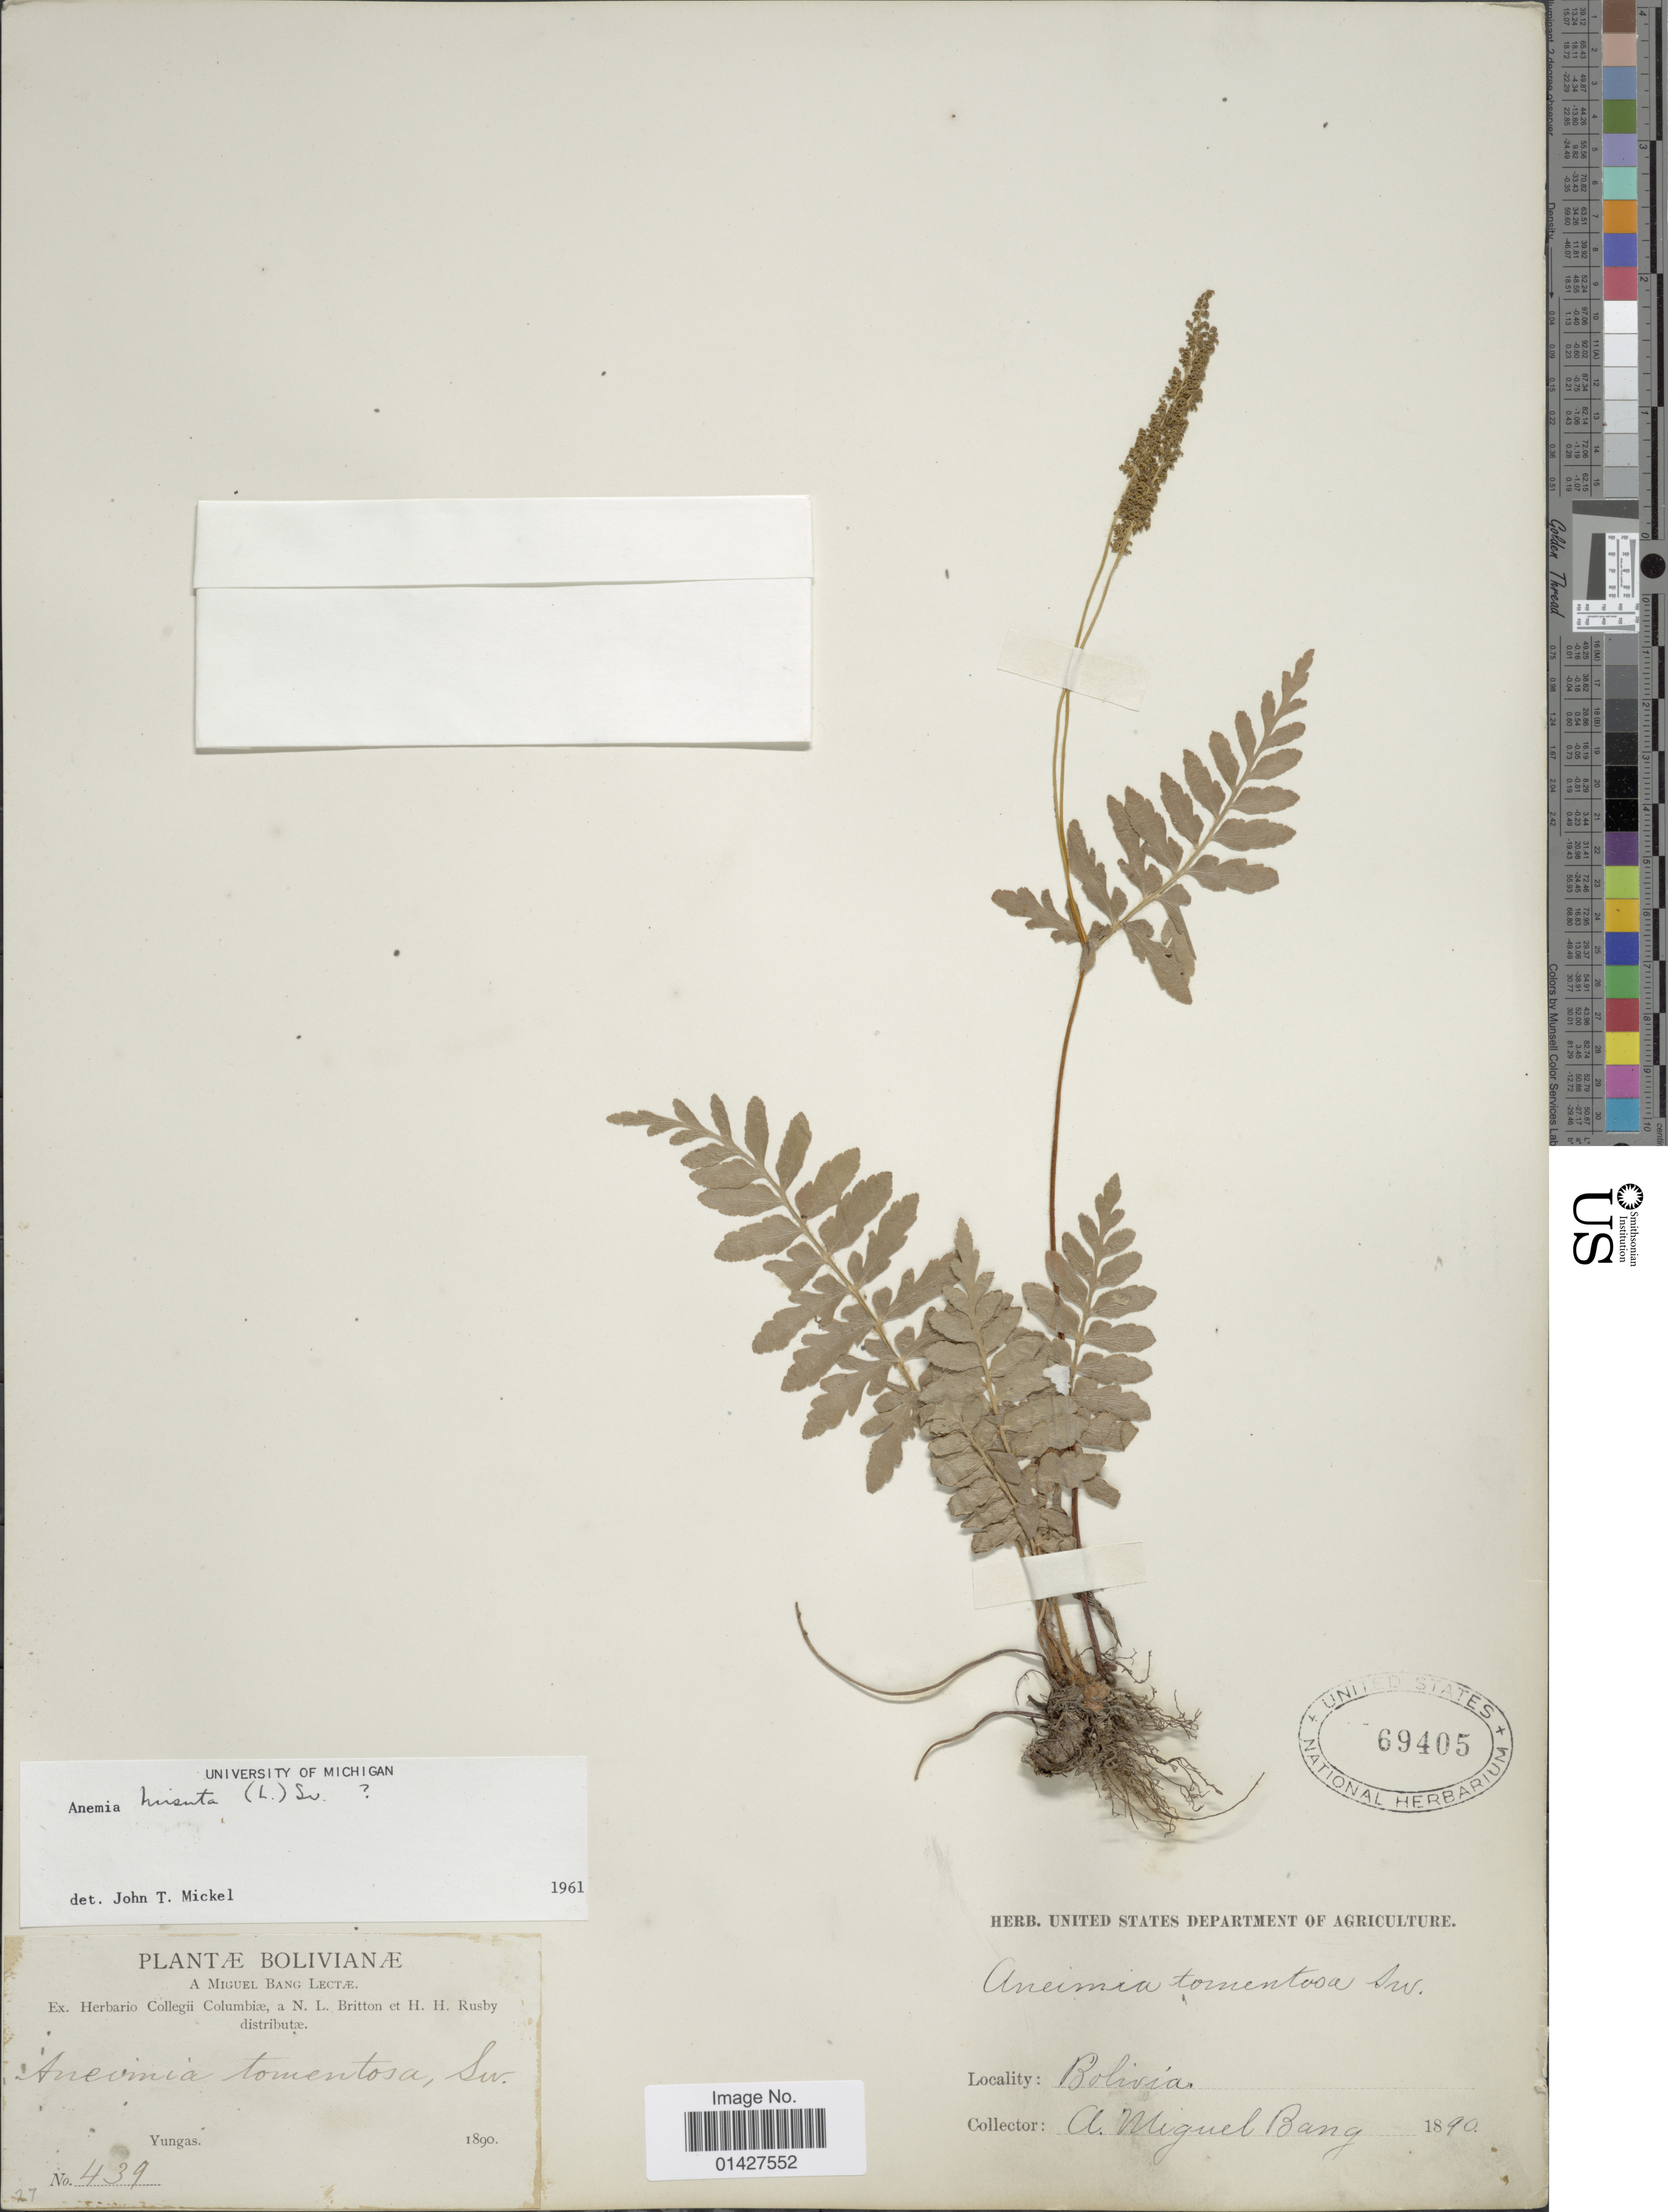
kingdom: Plantae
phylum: Tracheophyta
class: Polypodiopsida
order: Schizaeales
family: Anemiaceae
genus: Anemia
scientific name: Anemia hirsuta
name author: (L.) Sw.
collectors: M. Bang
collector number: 439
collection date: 1890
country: Bolivia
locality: Yungas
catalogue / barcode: US 69405